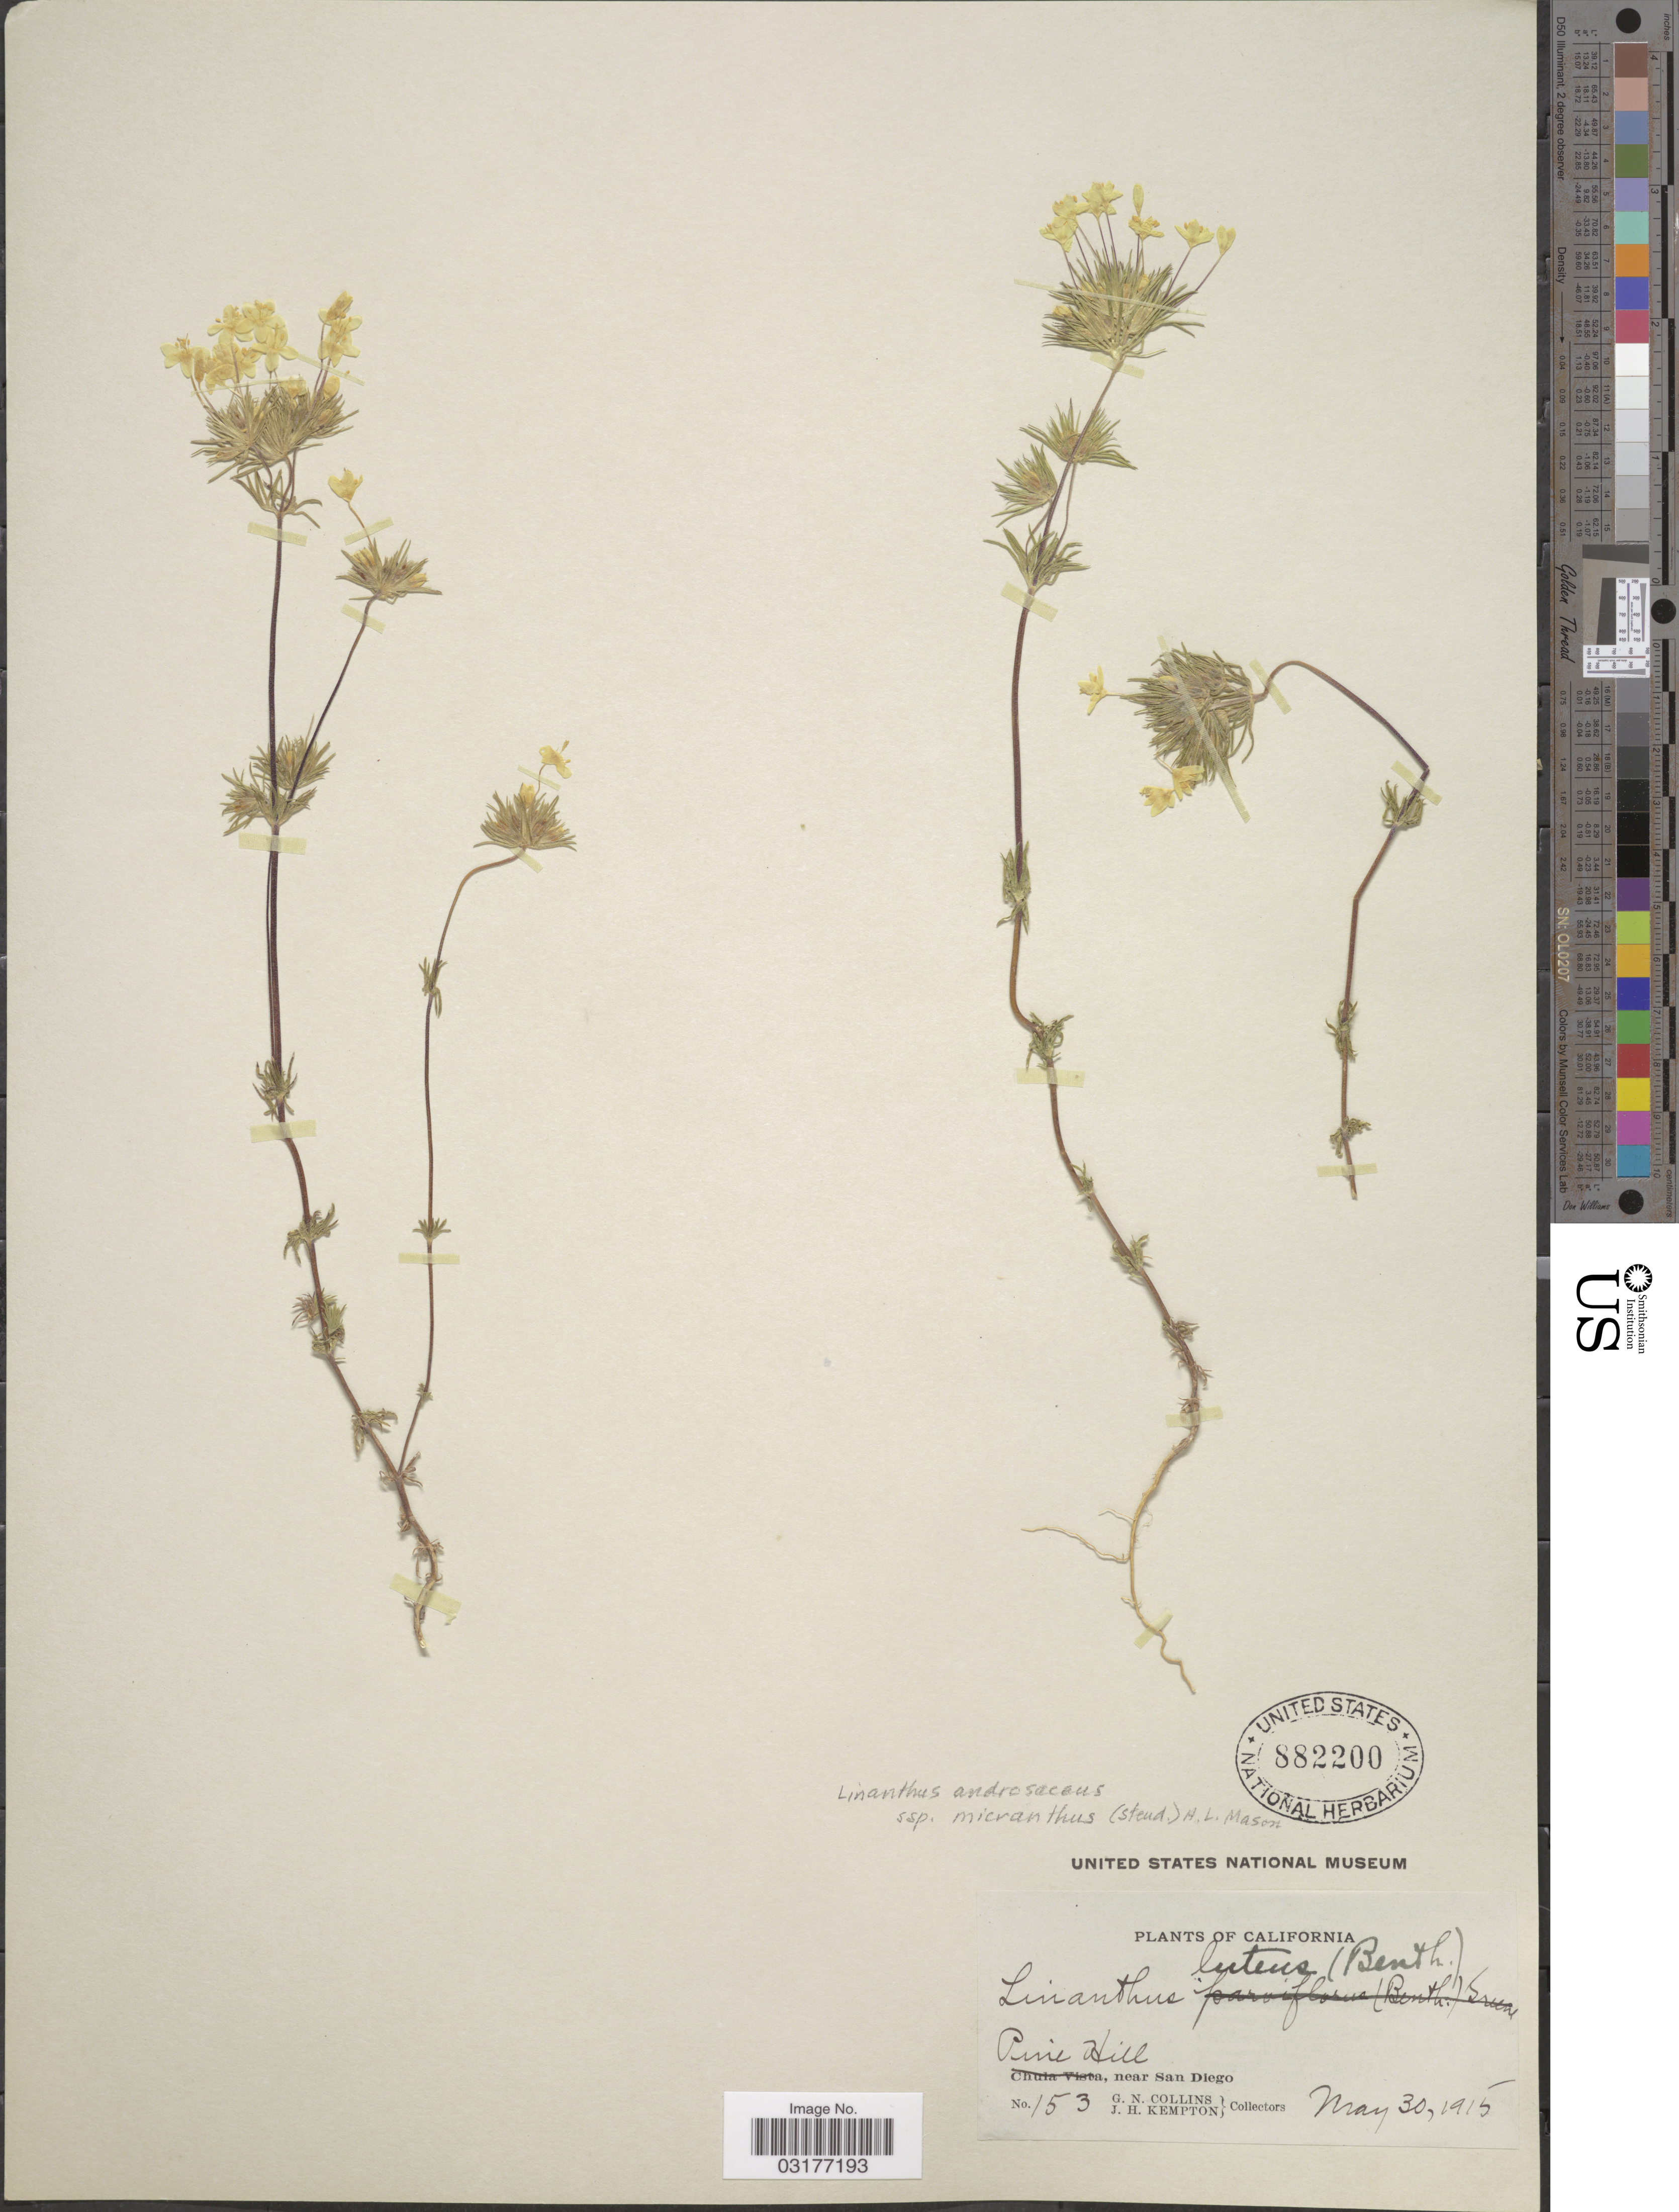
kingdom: Plantae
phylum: Tracheophyta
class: Magnoliopsida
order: Ericales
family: Polemoniaceae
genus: Leptosiphon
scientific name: Leptosiphon parviflorus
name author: Benth.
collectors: G. Collins & J. H. Kempton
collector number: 153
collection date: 1915-05-30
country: United States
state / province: California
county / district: San Diego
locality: Pine Hill, near San Diego.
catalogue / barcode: US 882200